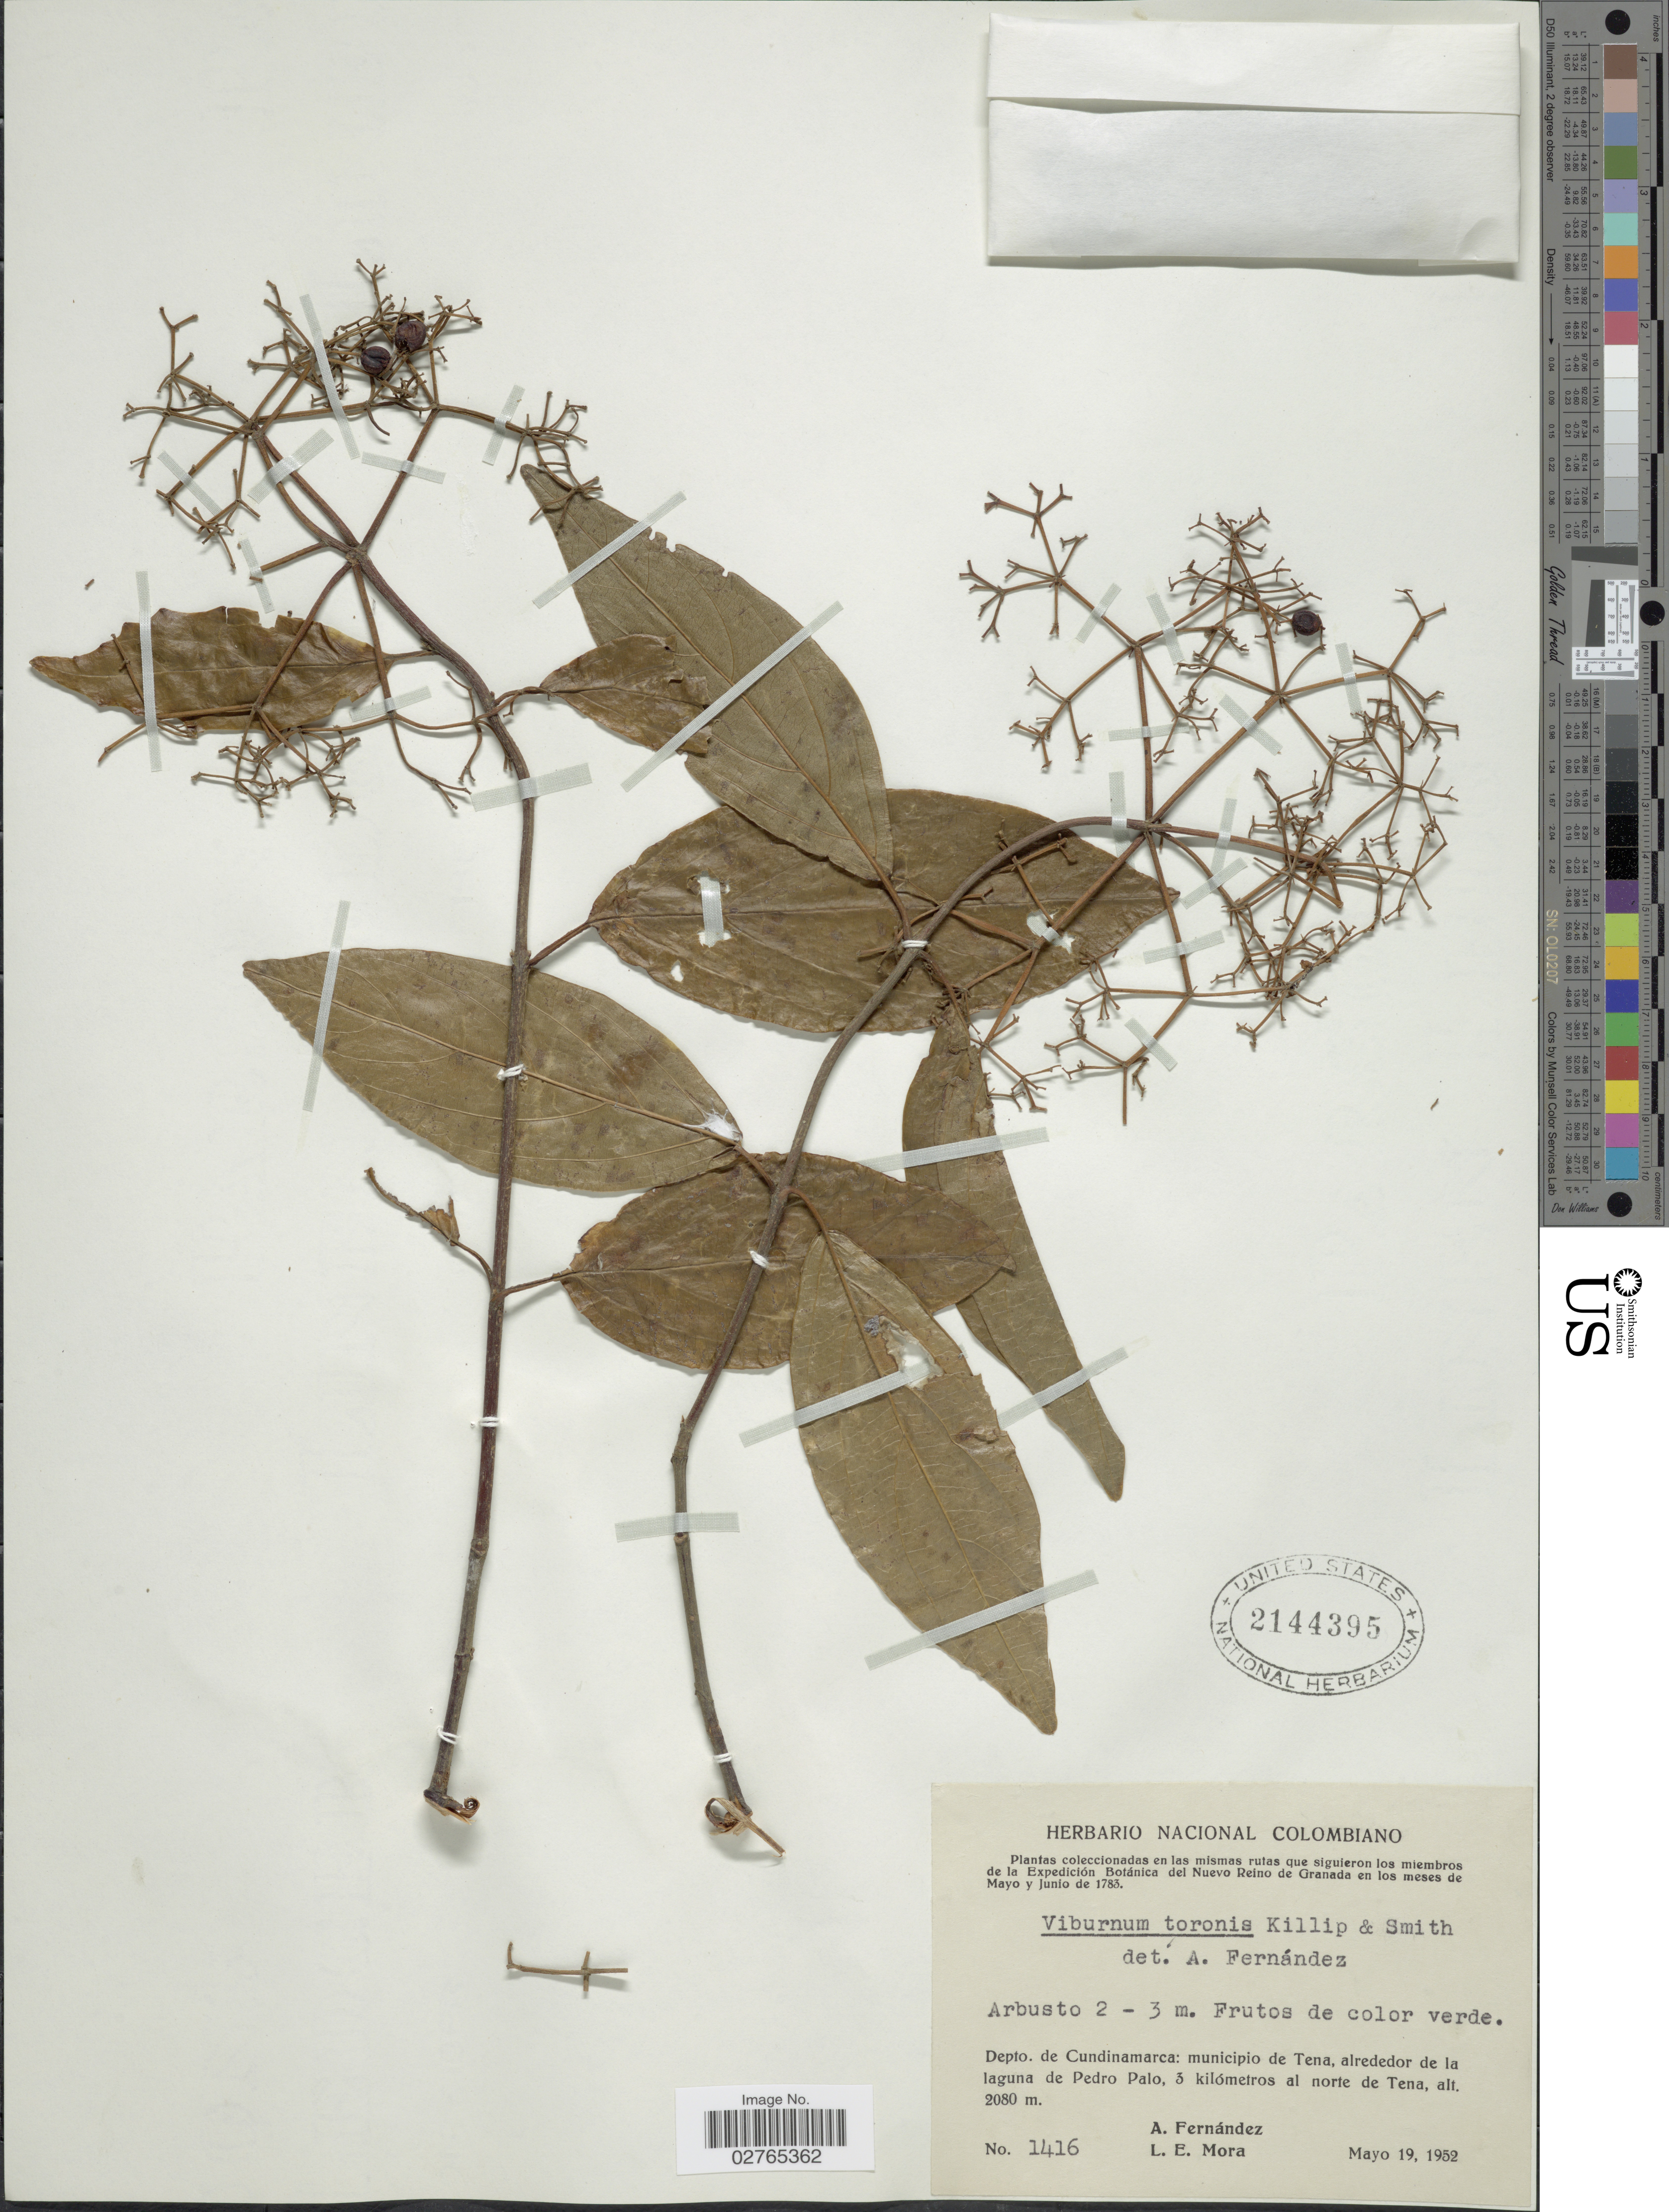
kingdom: Plantae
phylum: Tracheophyta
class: Magnoliopsida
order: Dipsacales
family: Viburnaceae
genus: Viburnum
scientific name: Viburnum toronis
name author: Killip & A.C. Sm.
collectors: A. Fernández & L. Mora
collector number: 1416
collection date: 1952-05-19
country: Colombia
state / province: Cundinamarca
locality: Depto. de Cundinamarca: municipio de Tena, alrededor de la laguna de Pedro Palo, 3 kilómetros al norte de Tena.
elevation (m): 2080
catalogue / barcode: US 2144395